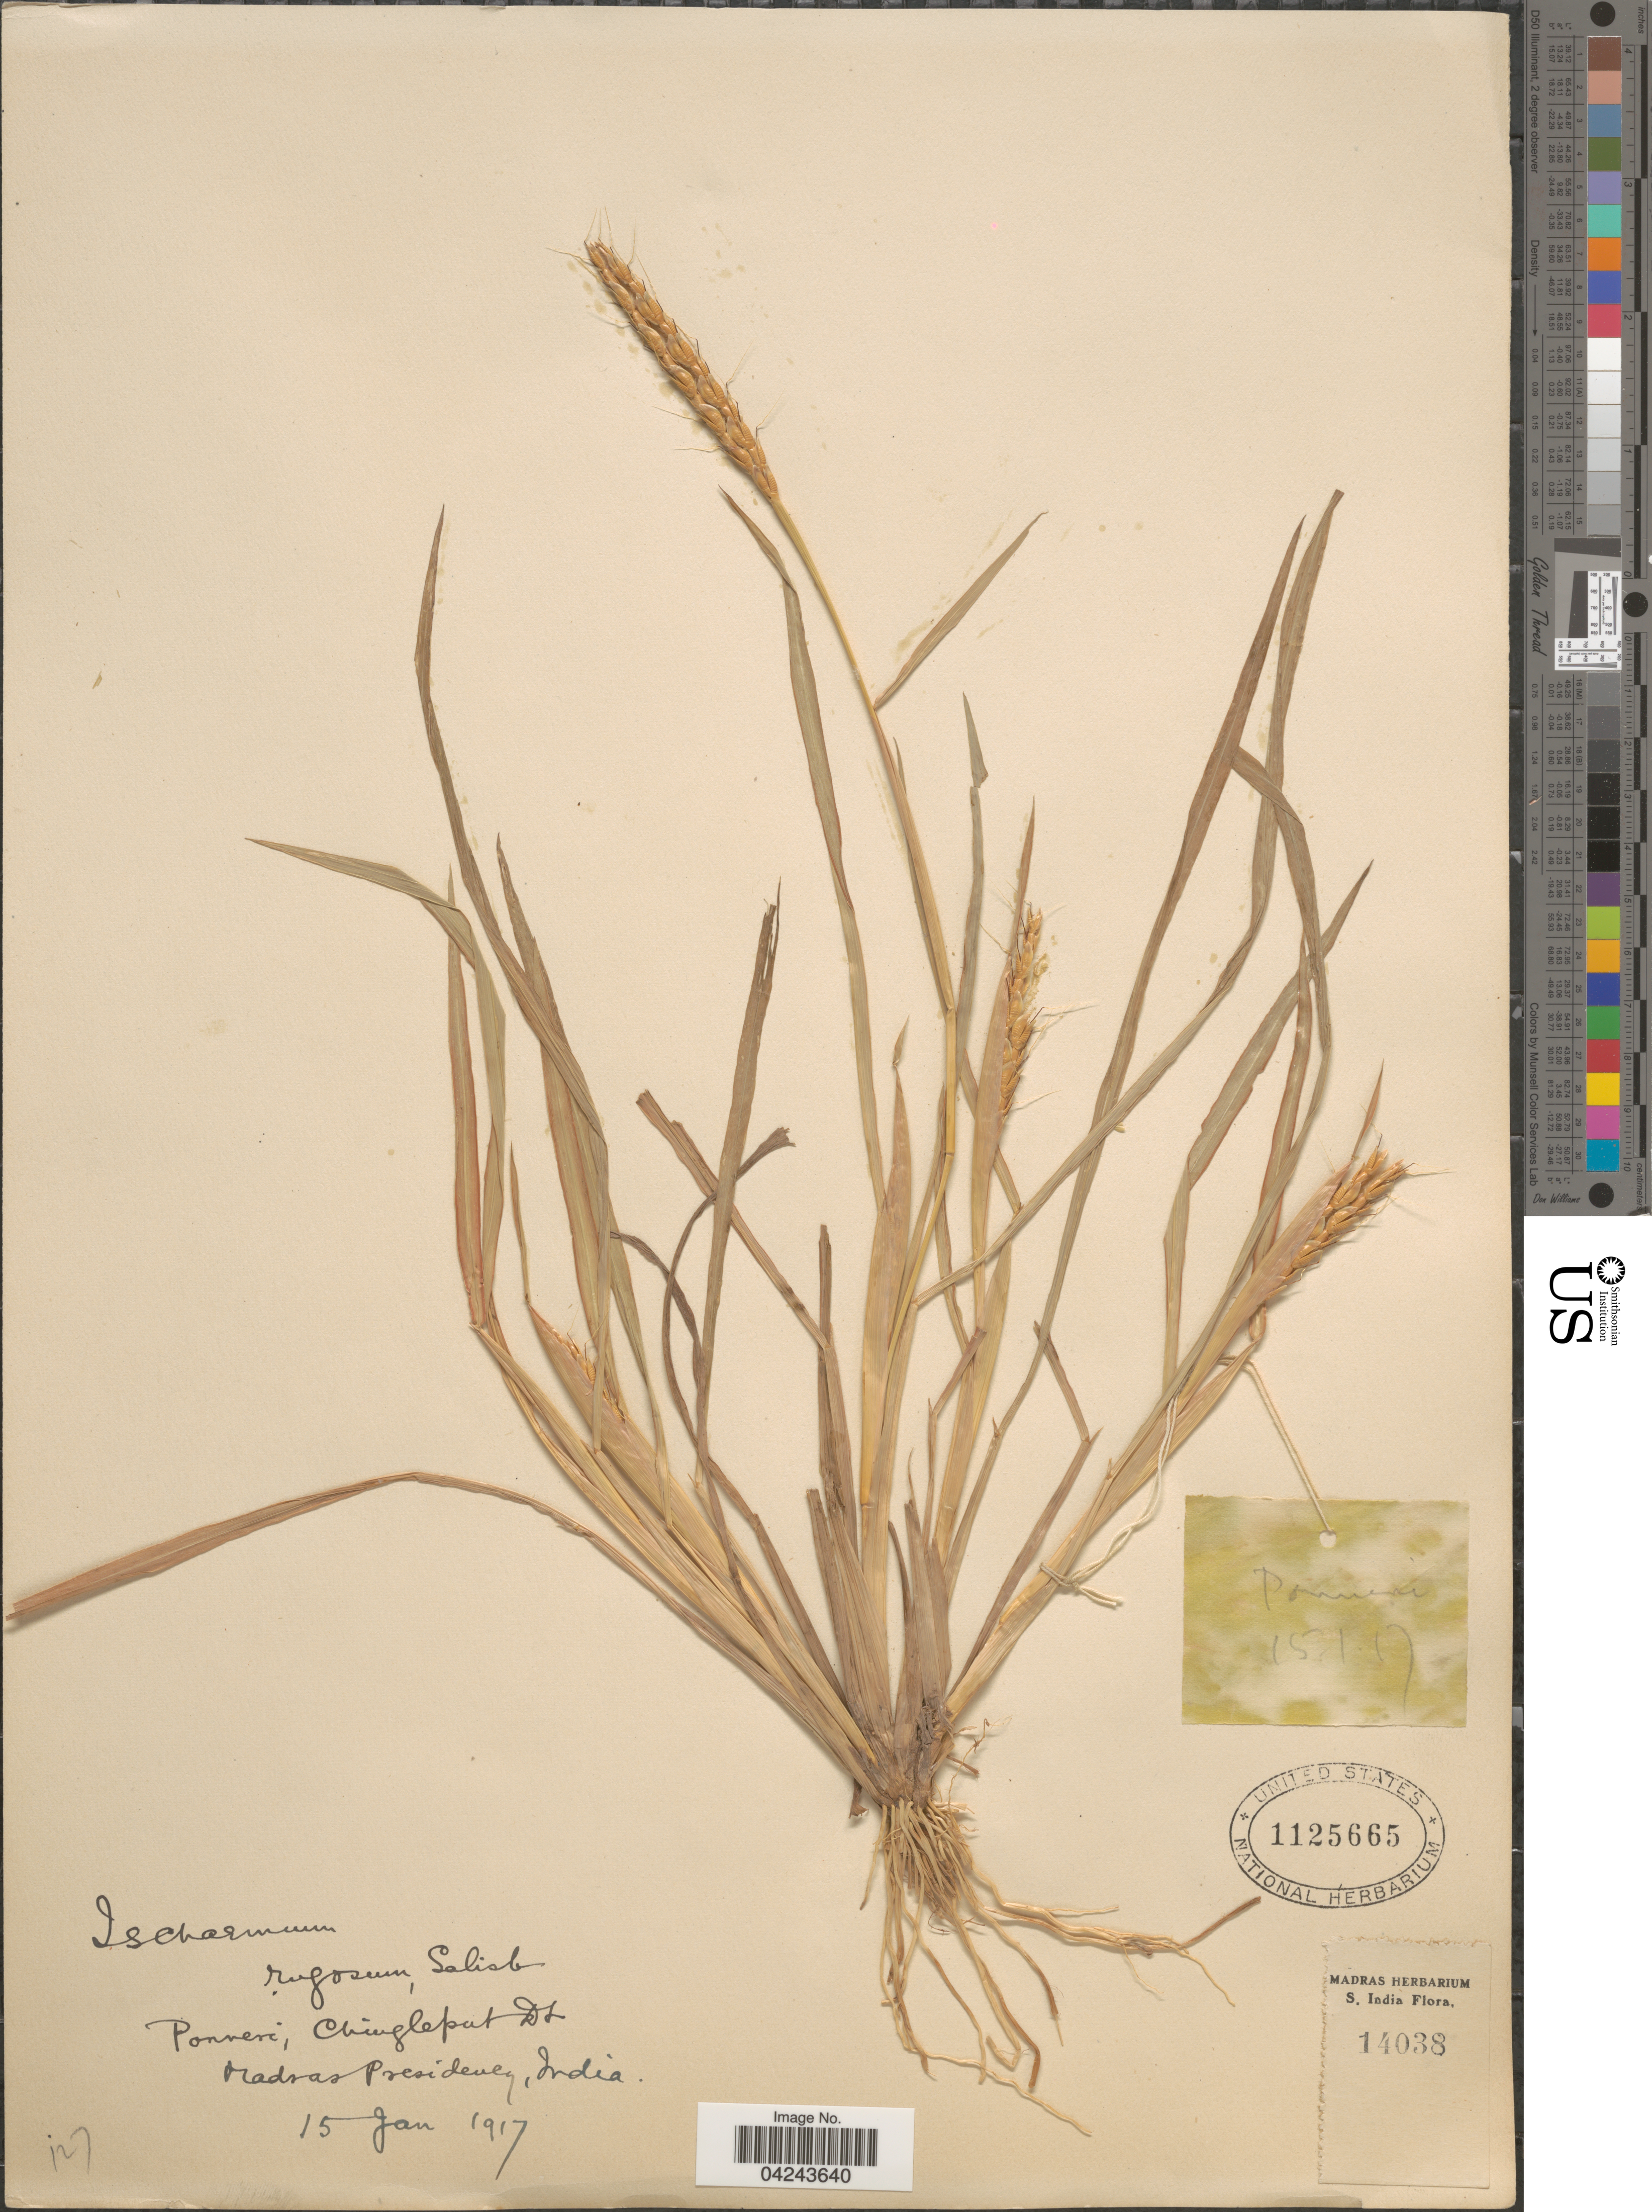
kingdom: Plantae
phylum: Tracheophyta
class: Liliopsida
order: Poales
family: Poaceae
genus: Ischaemum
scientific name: Ischaemum rugosum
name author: Salisb.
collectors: Ex herb. Madras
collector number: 14038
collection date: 1917-01-15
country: India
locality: Ponneri, Chingleput Dt. Madras Presidency. S. India.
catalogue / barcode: US 1125665